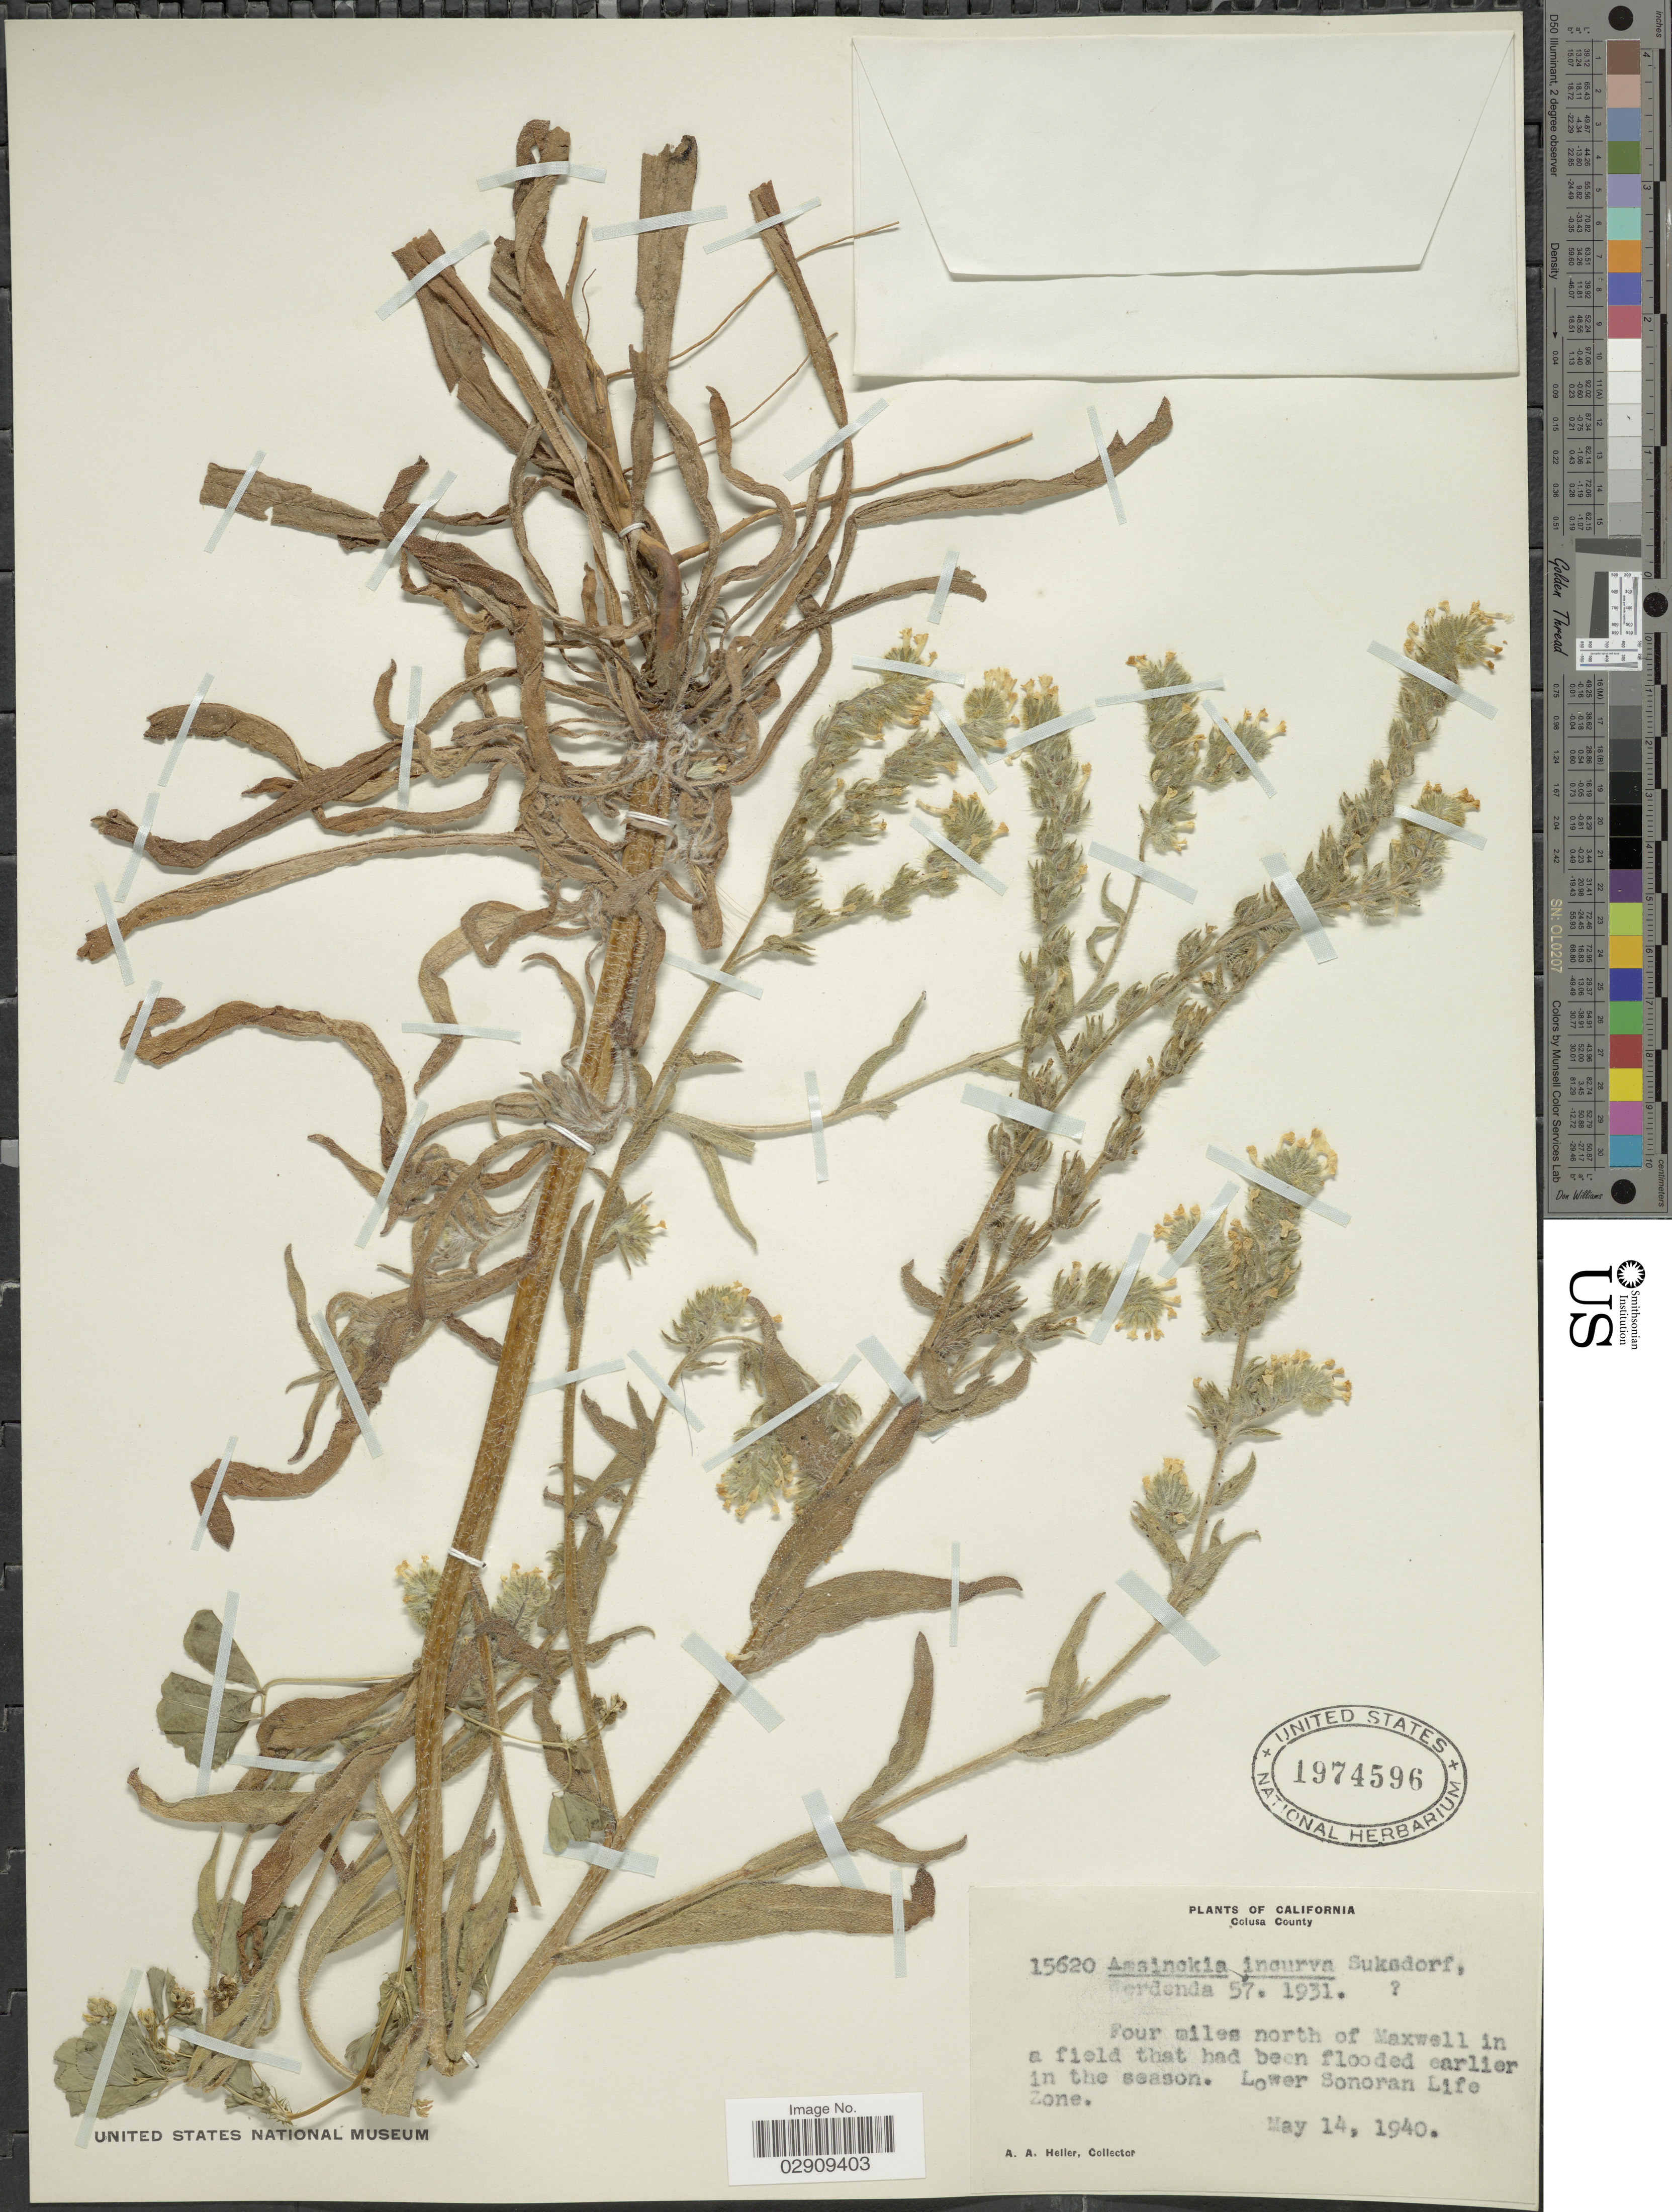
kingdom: Plantae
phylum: Tracheophyta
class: Magnoliopsida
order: Boraginales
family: Boraginaceae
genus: Amsinckia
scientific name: Amsinckia menziesii var. intermedia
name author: (Fisch. & C.A. Mey.) Ganders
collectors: A. A. Heller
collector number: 15620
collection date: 1940-05-14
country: United States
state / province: California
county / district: Colusa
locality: Colusa County. Four miles north of Maxwell in a field that had been flooded earlier in the season. Lower Sonoran Life Zone.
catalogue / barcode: US 1974596